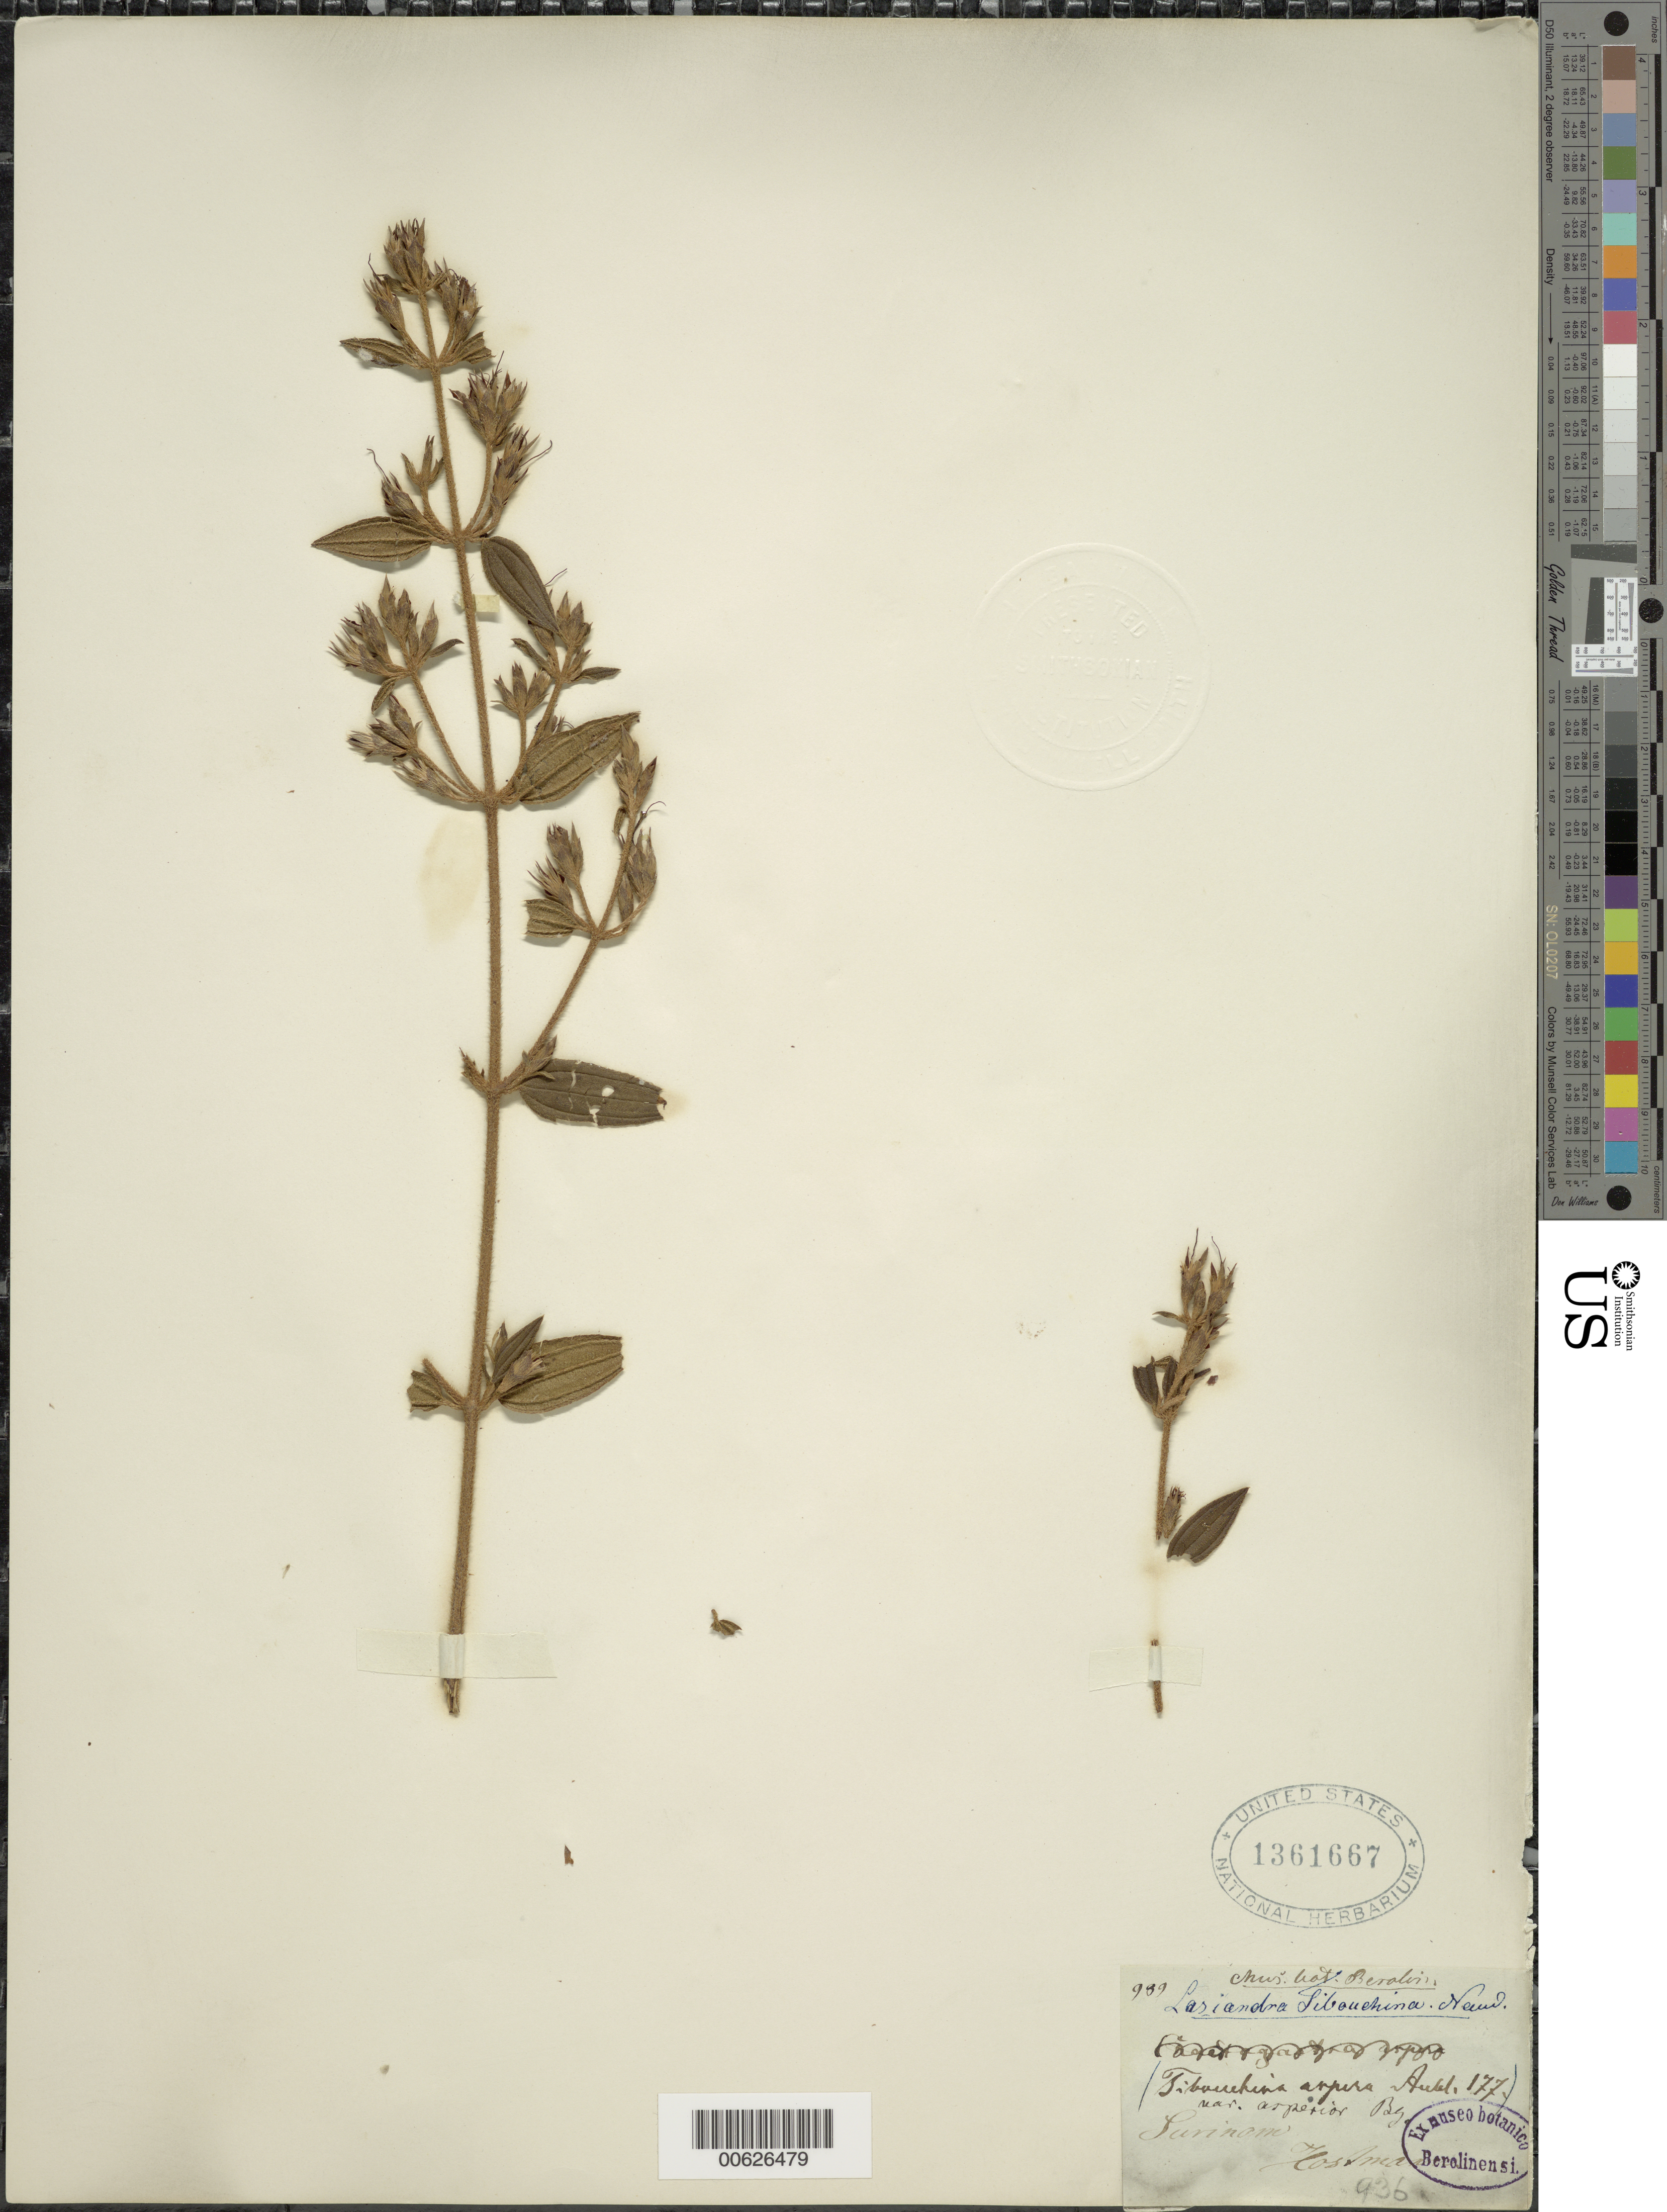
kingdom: Plantae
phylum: Tracheophyta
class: Magnoliopsida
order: Myrtales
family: Melastomataceae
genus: Tibouchina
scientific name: Tibouchina aspera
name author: Aubl.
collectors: F. Hostmann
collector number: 989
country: Suriname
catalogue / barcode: US 1361667